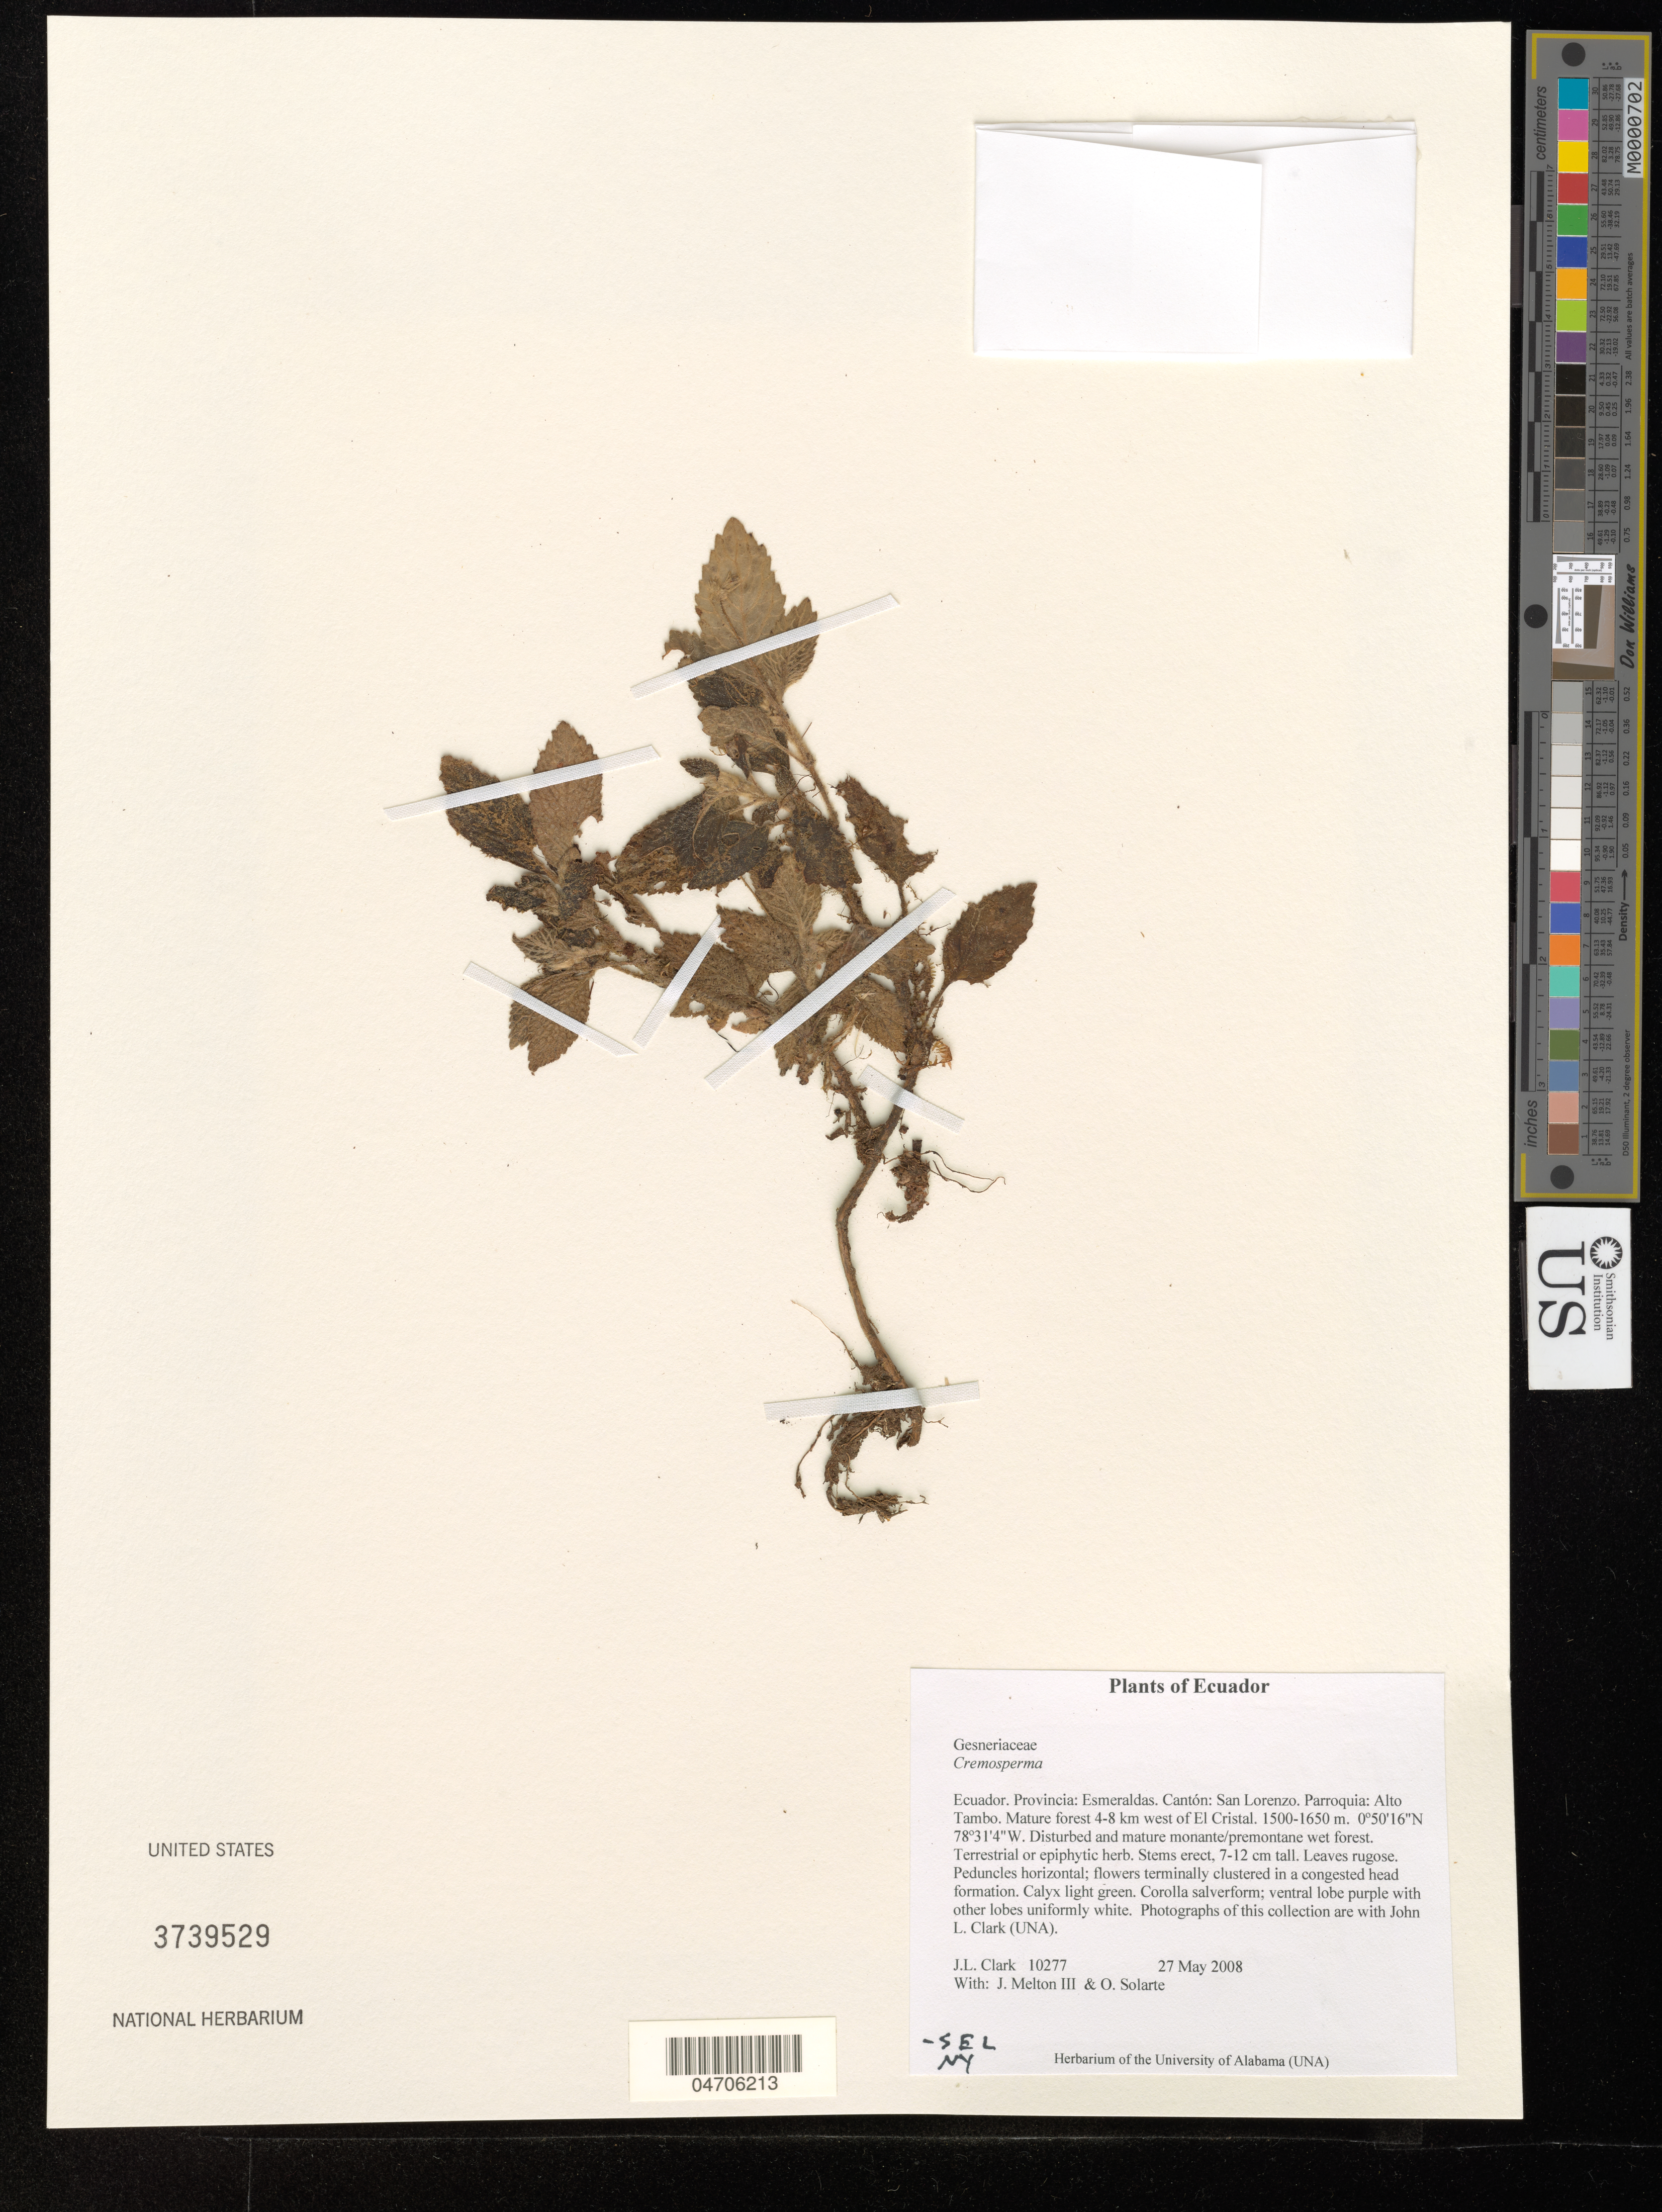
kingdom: Plantae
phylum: Tracheophyta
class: Magnoliopsida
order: Lamiales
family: Gesneriaceae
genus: Cremosperma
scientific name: Cremosperma sp.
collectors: J. L. Clark, J. Melton III & O. Solarte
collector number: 10277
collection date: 2008-05-27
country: Ecuador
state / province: Esmeraldas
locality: Cantón: San Lorenzo. Parroquia: Alto Tambo. Mature forest 4-8 km west of El Cristal.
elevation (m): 1500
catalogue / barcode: US 3739529